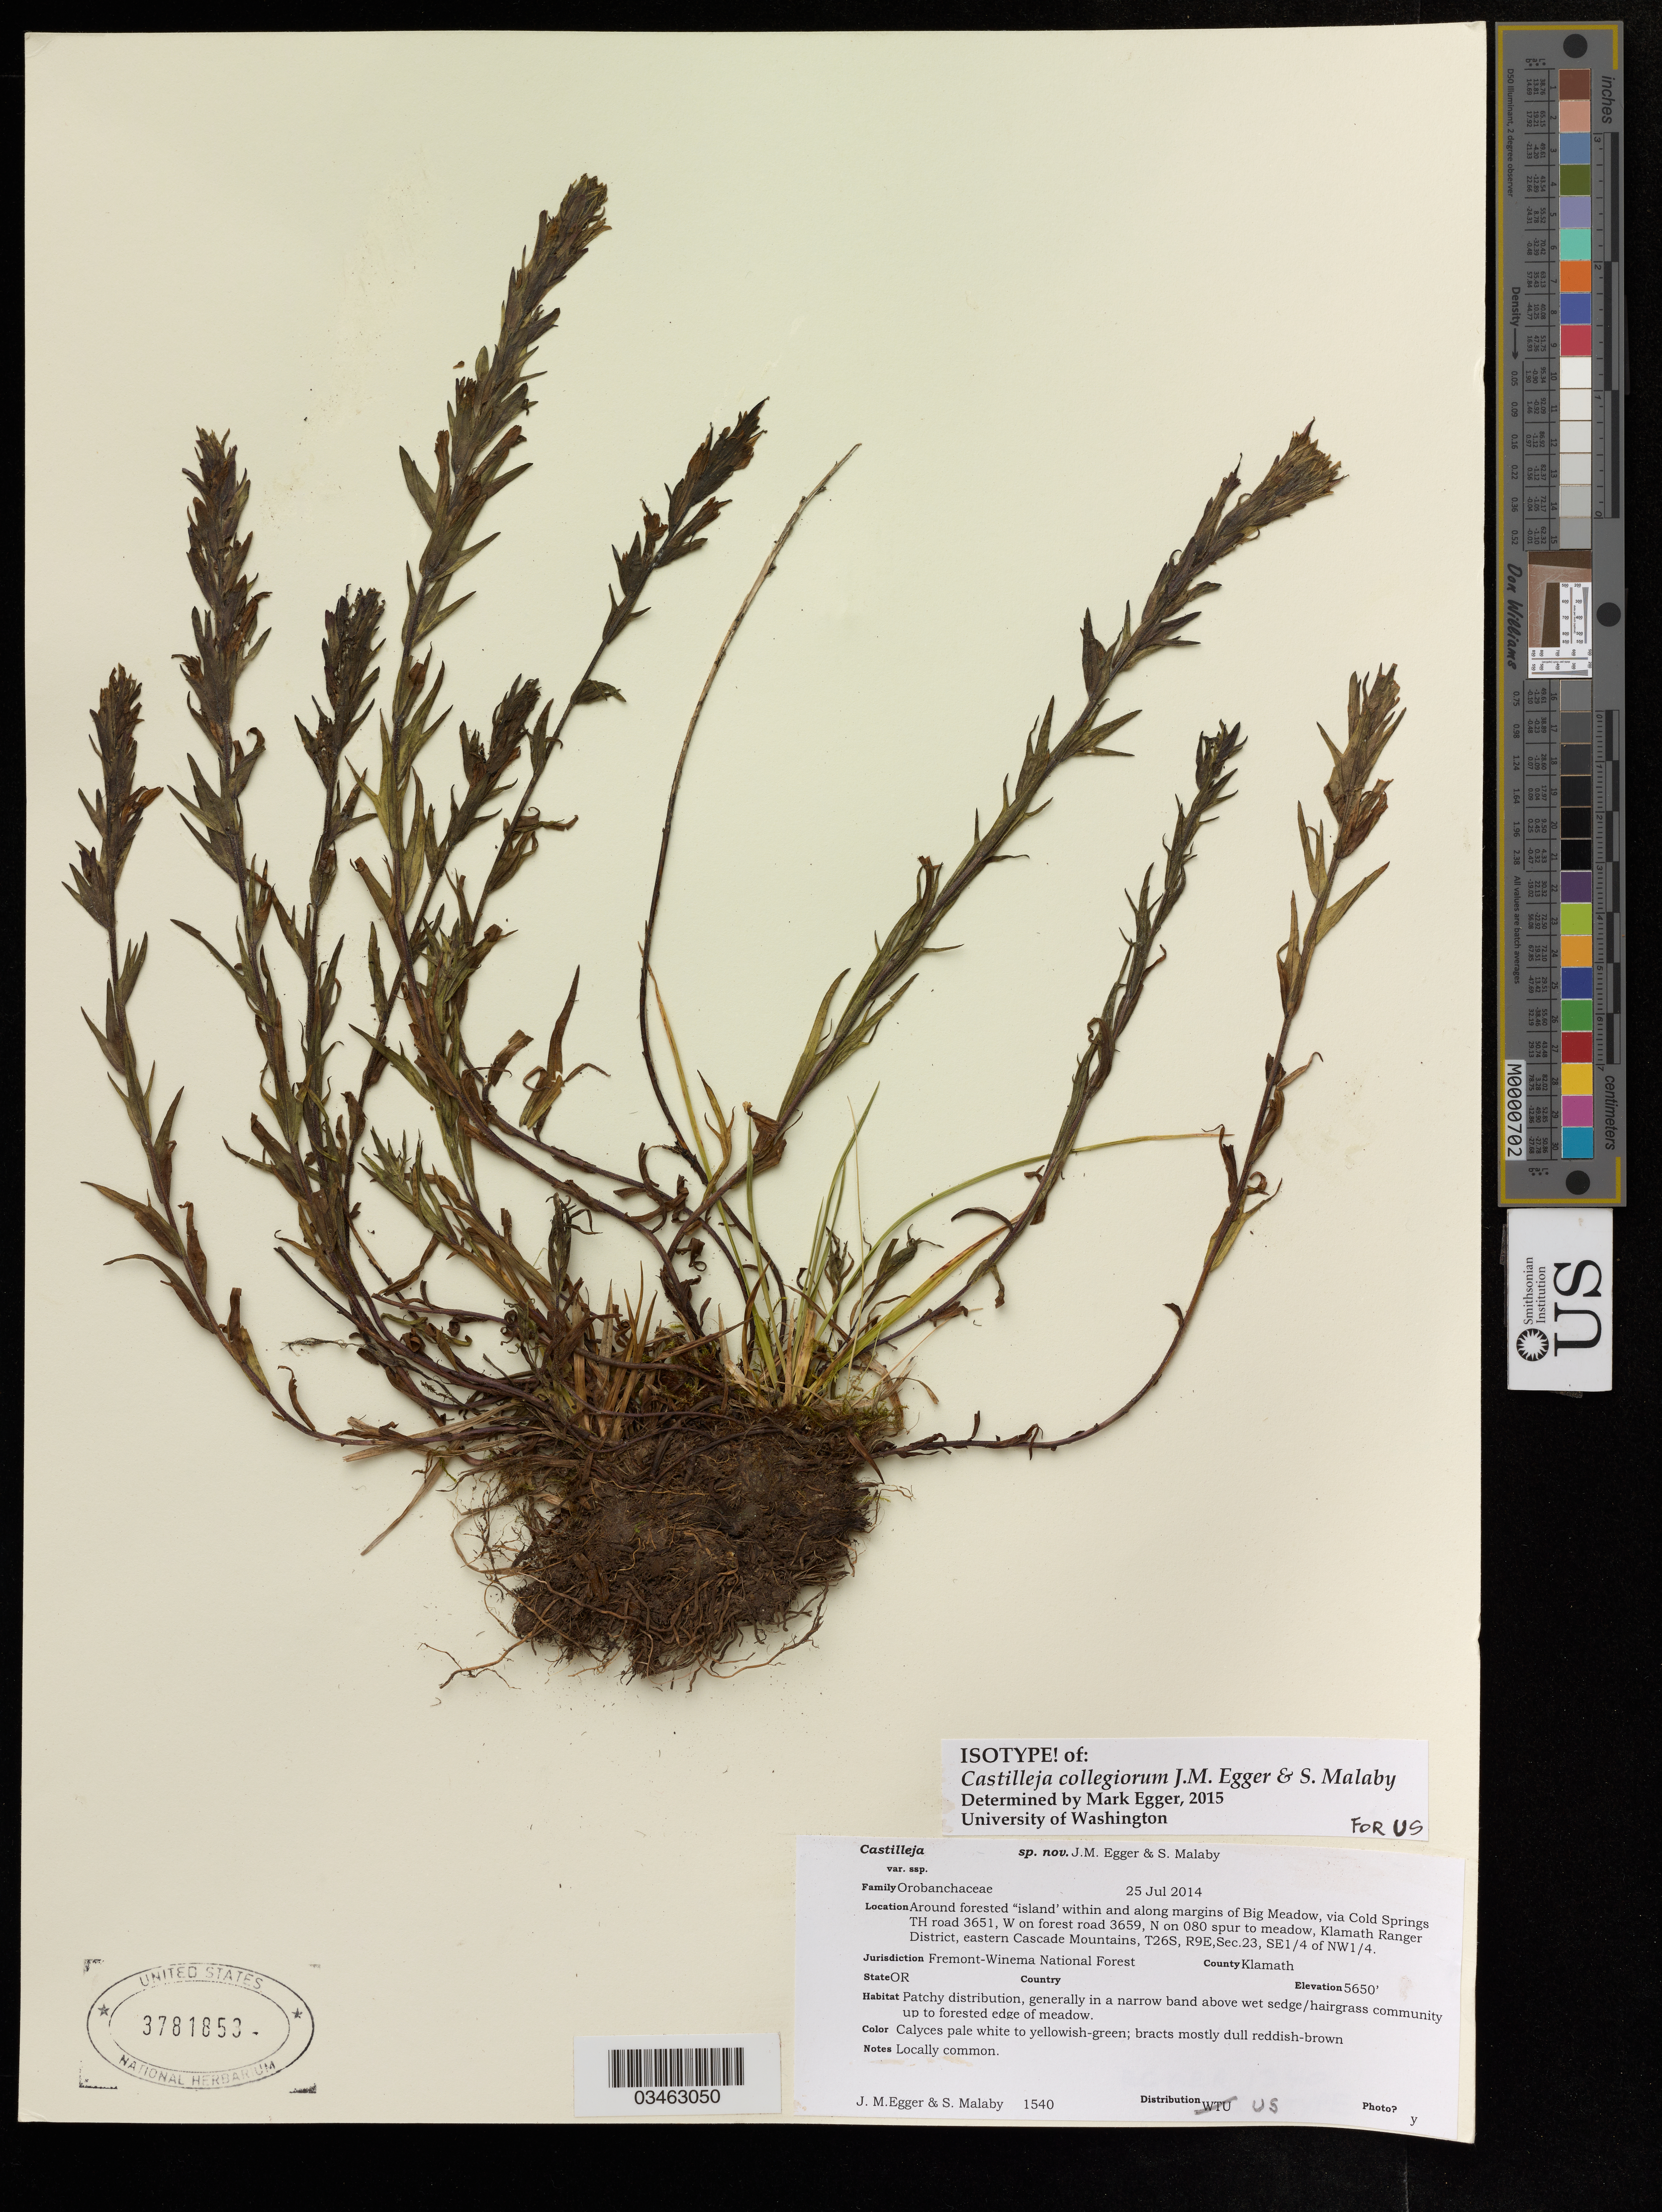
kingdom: Plantae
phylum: Tracheophyta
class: Magnoliopsida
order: Lamiales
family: Orobanchaceae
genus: Castilleja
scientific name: Castilleja collegiorum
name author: J.M. Egger & Malaby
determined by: Egger, J. M., University of Washington Botanic Gardens (UNITED STATES)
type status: Isotype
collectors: J. M. Egger & S. Malaby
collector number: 1540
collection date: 2014-07-25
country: United States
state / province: Oregon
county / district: Klamath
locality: Fremont - Winema National Forest. Around forested "island" within and along margins of Big Meadow, via Cold Springs TH road 3651, W on forest road 3659 N on 080 spur to meadow, Klamath Ranger District, estern Cascade Mtns. T26S, R9E, Sec. 23, SE1/4 of NW1/4.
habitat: Patchy distribution, generally in a narrow band abowe wet sedge/hairgrass community up to forested edge of meadow.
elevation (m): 1722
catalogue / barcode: US 3781853